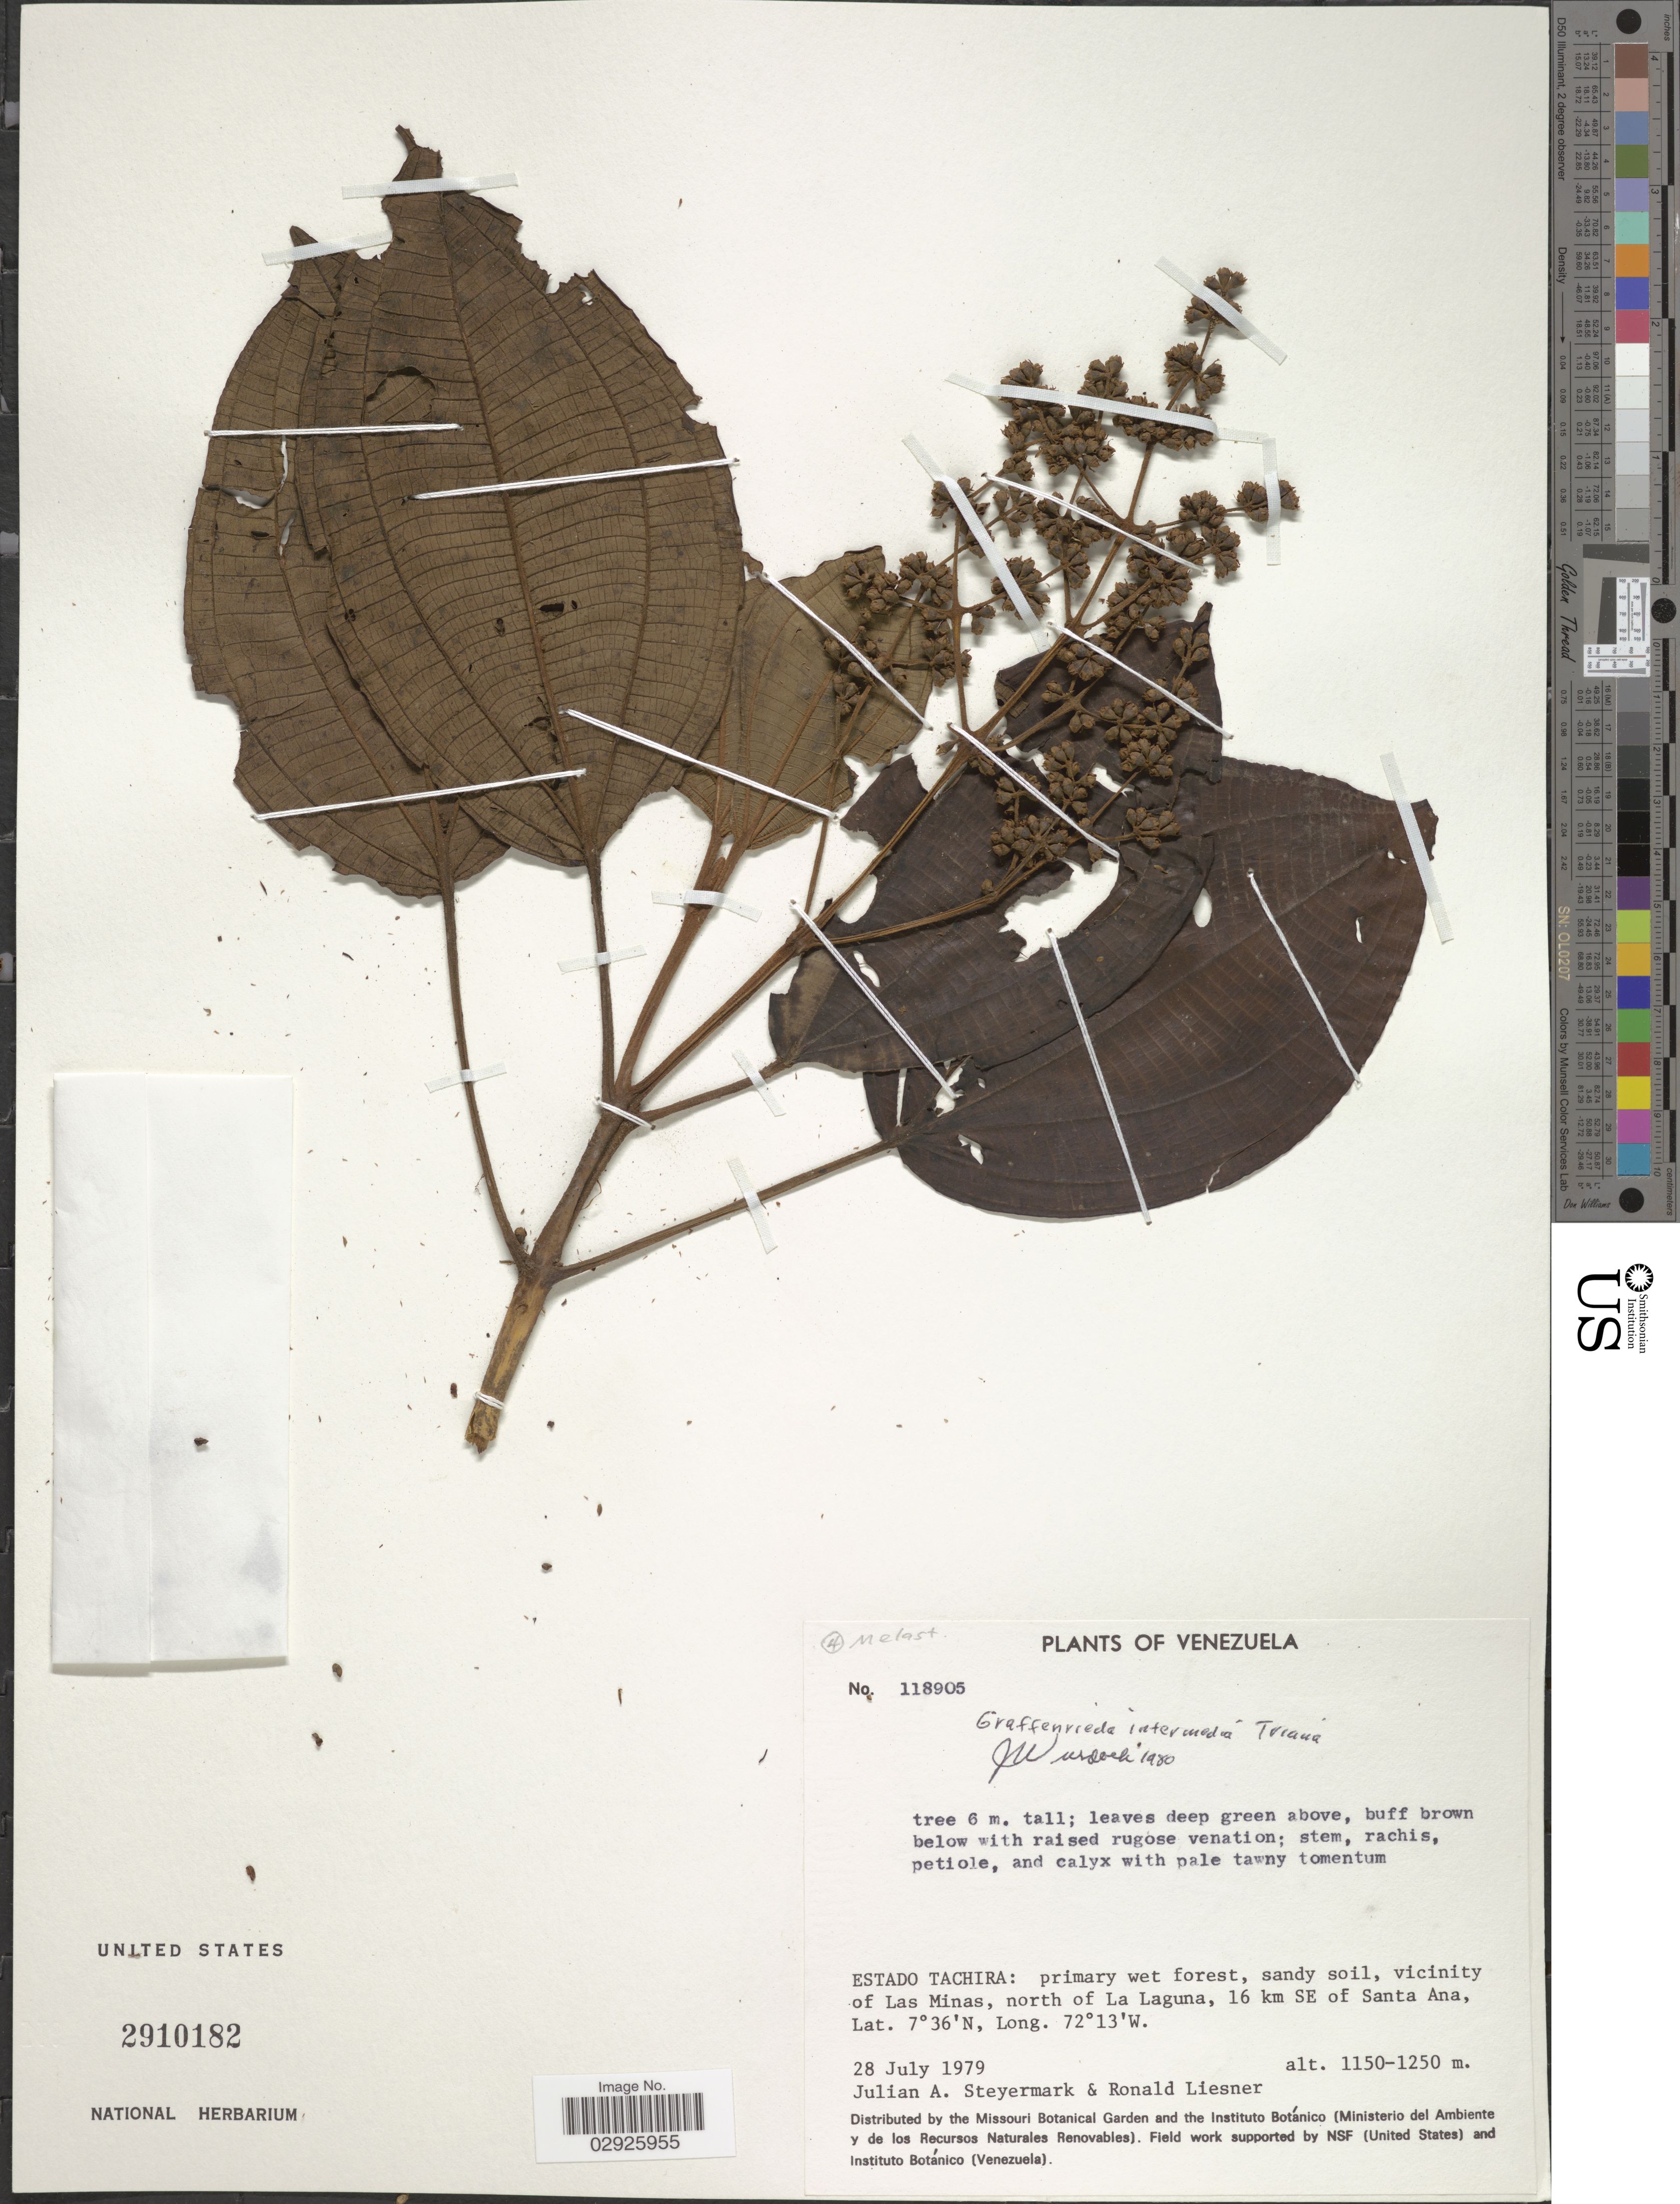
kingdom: Plantae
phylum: Tracheophyta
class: Magnoliopsida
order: Myrtales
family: Melastomataceae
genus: Graffenrieda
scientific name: Graffenrieda intermedia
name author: Triana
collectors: J. Steyermark & R. L. Liesner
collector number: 118905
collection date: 1979-07-28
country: Venezuela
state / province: Tachira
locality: Vicinity of Las Minas, north of La Laguna, 16 km SE of Santa Ana.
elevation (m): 1150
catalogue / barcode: US 2910182